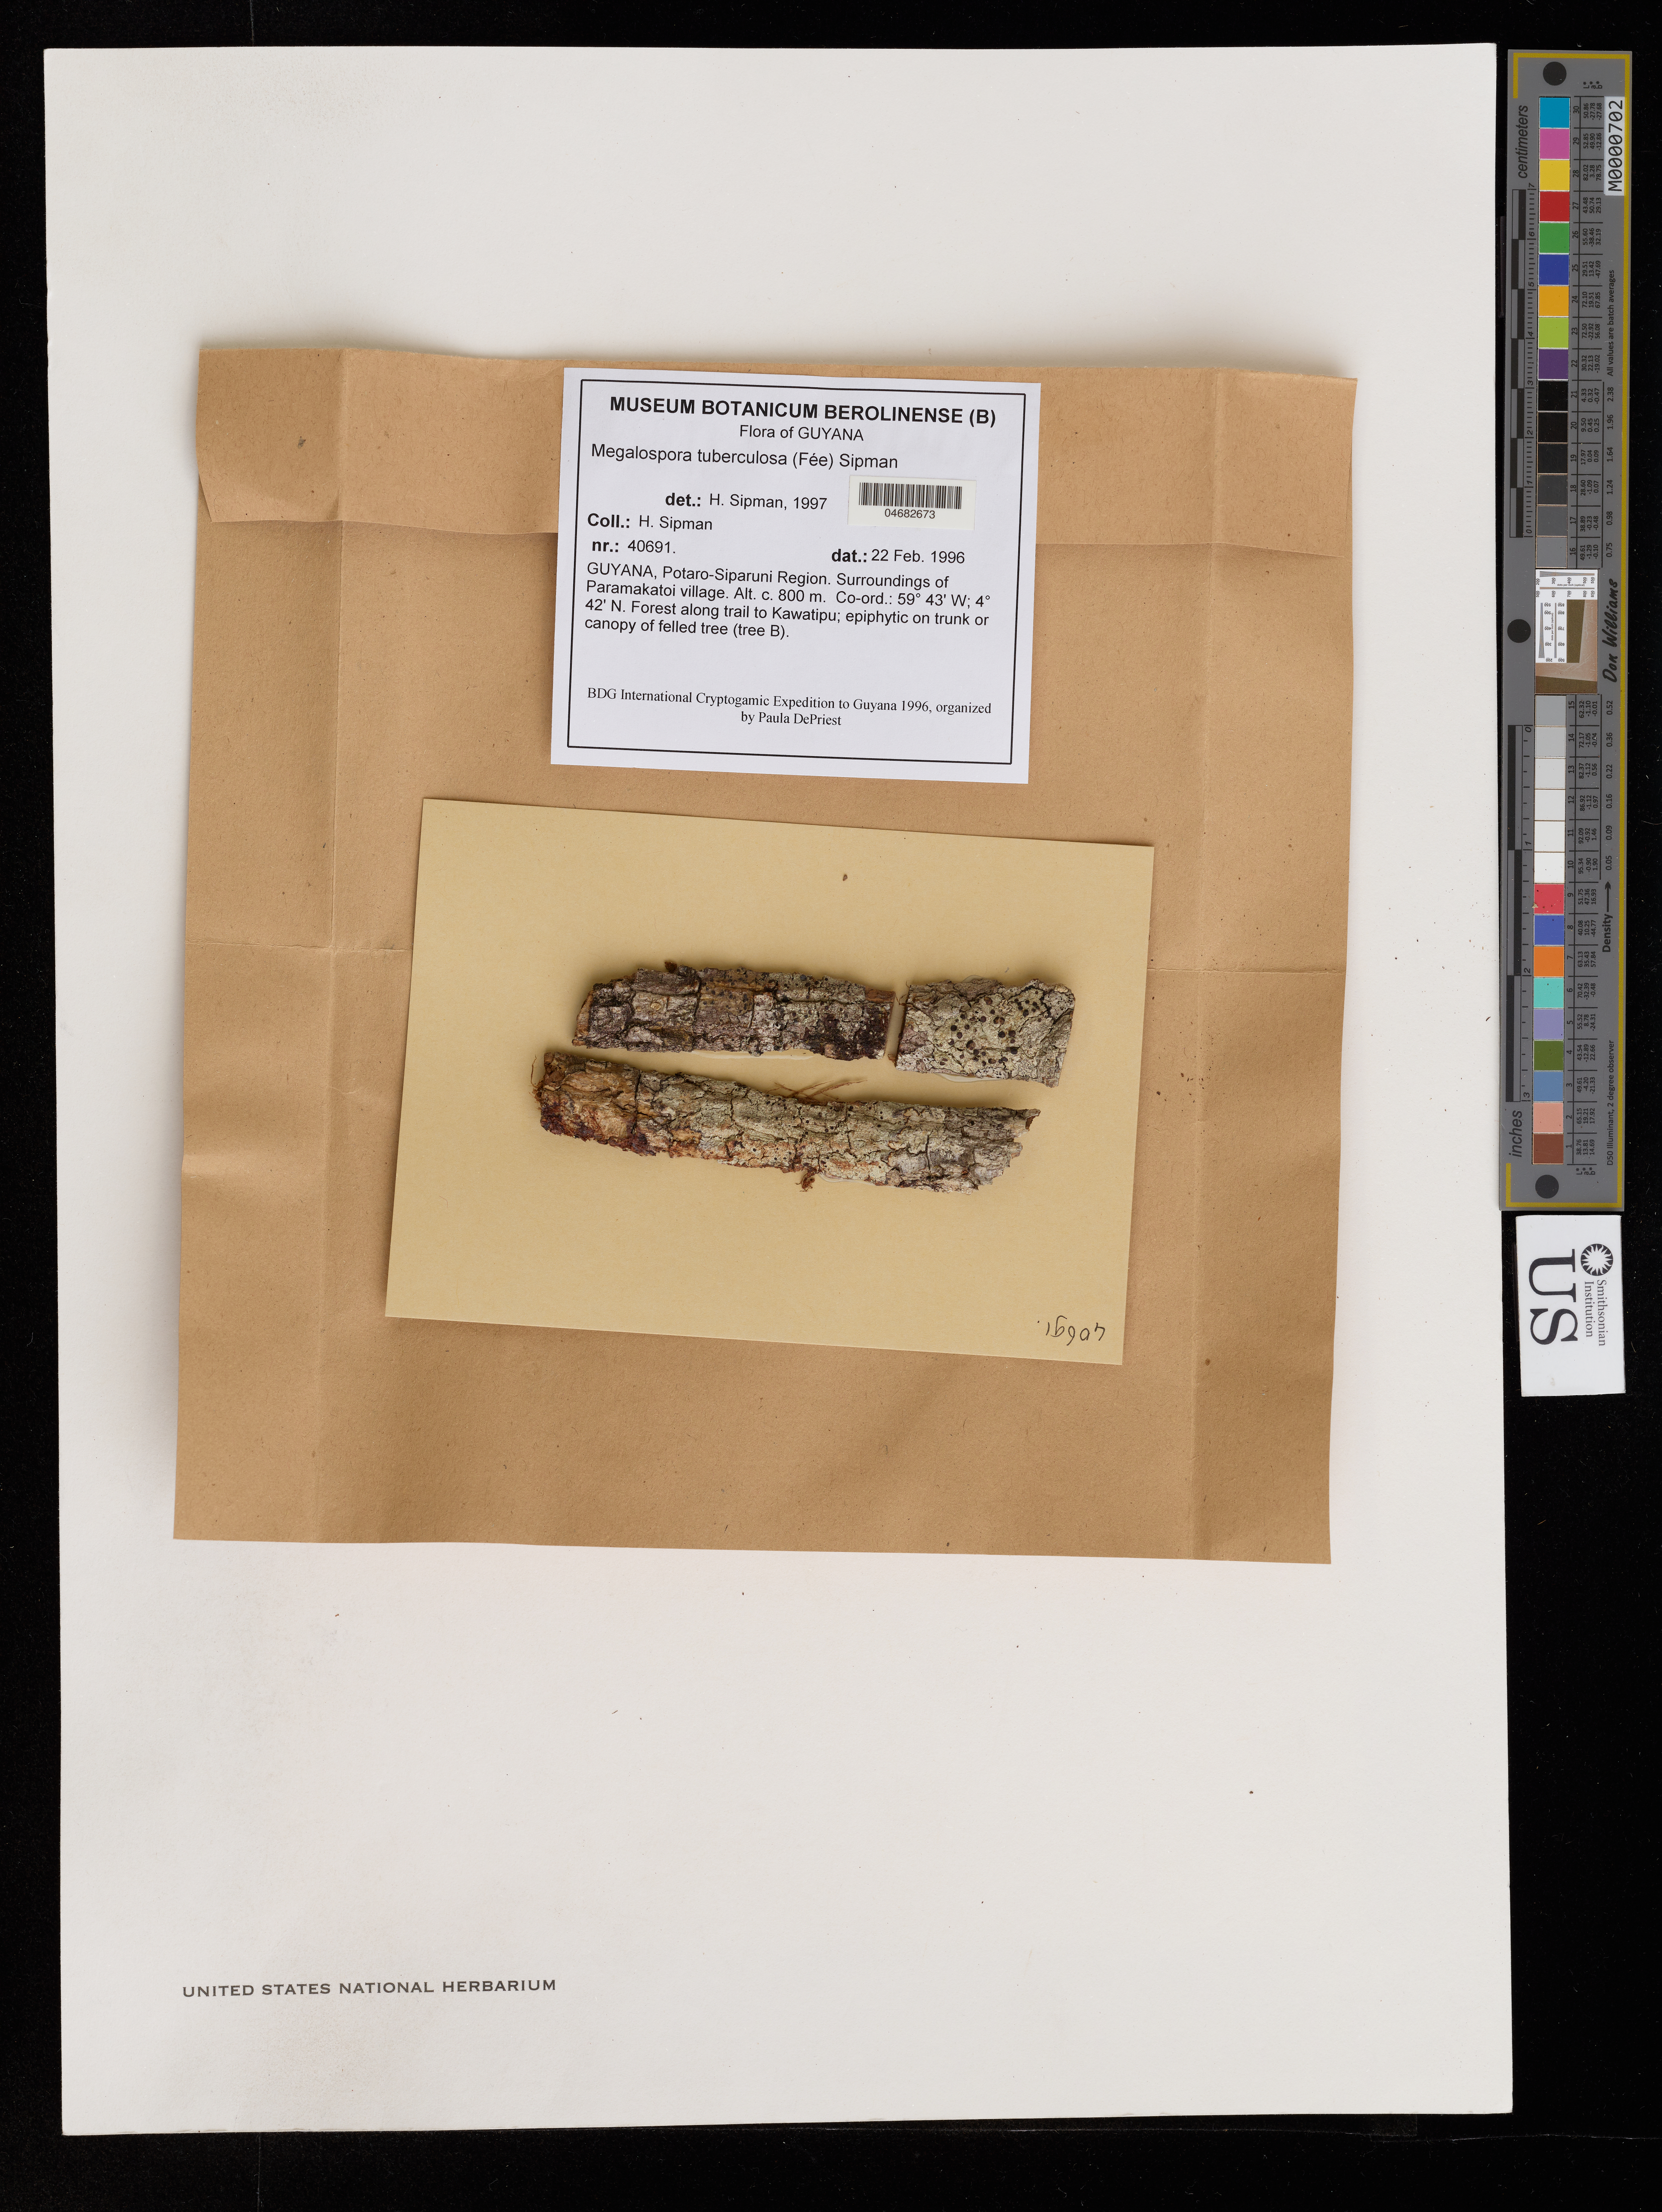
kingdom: Fungi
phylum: Ascomycota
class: Lecanoromycetes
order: Teloschistales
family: Megalosporaceae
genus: Megalospora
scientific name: Megalospora tuberculosa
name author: (Fée) Sipman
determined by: Sipman, H.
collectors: H. Sipman et al.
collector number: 40691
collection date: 1996-02-22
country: Guyana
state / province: Potaro-Siparuni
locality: Paramakatoi Village, surroundings. Forest trail to Kawatipu.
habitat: Forest along trail. On trunk or canopy of felled tree.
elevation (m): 800